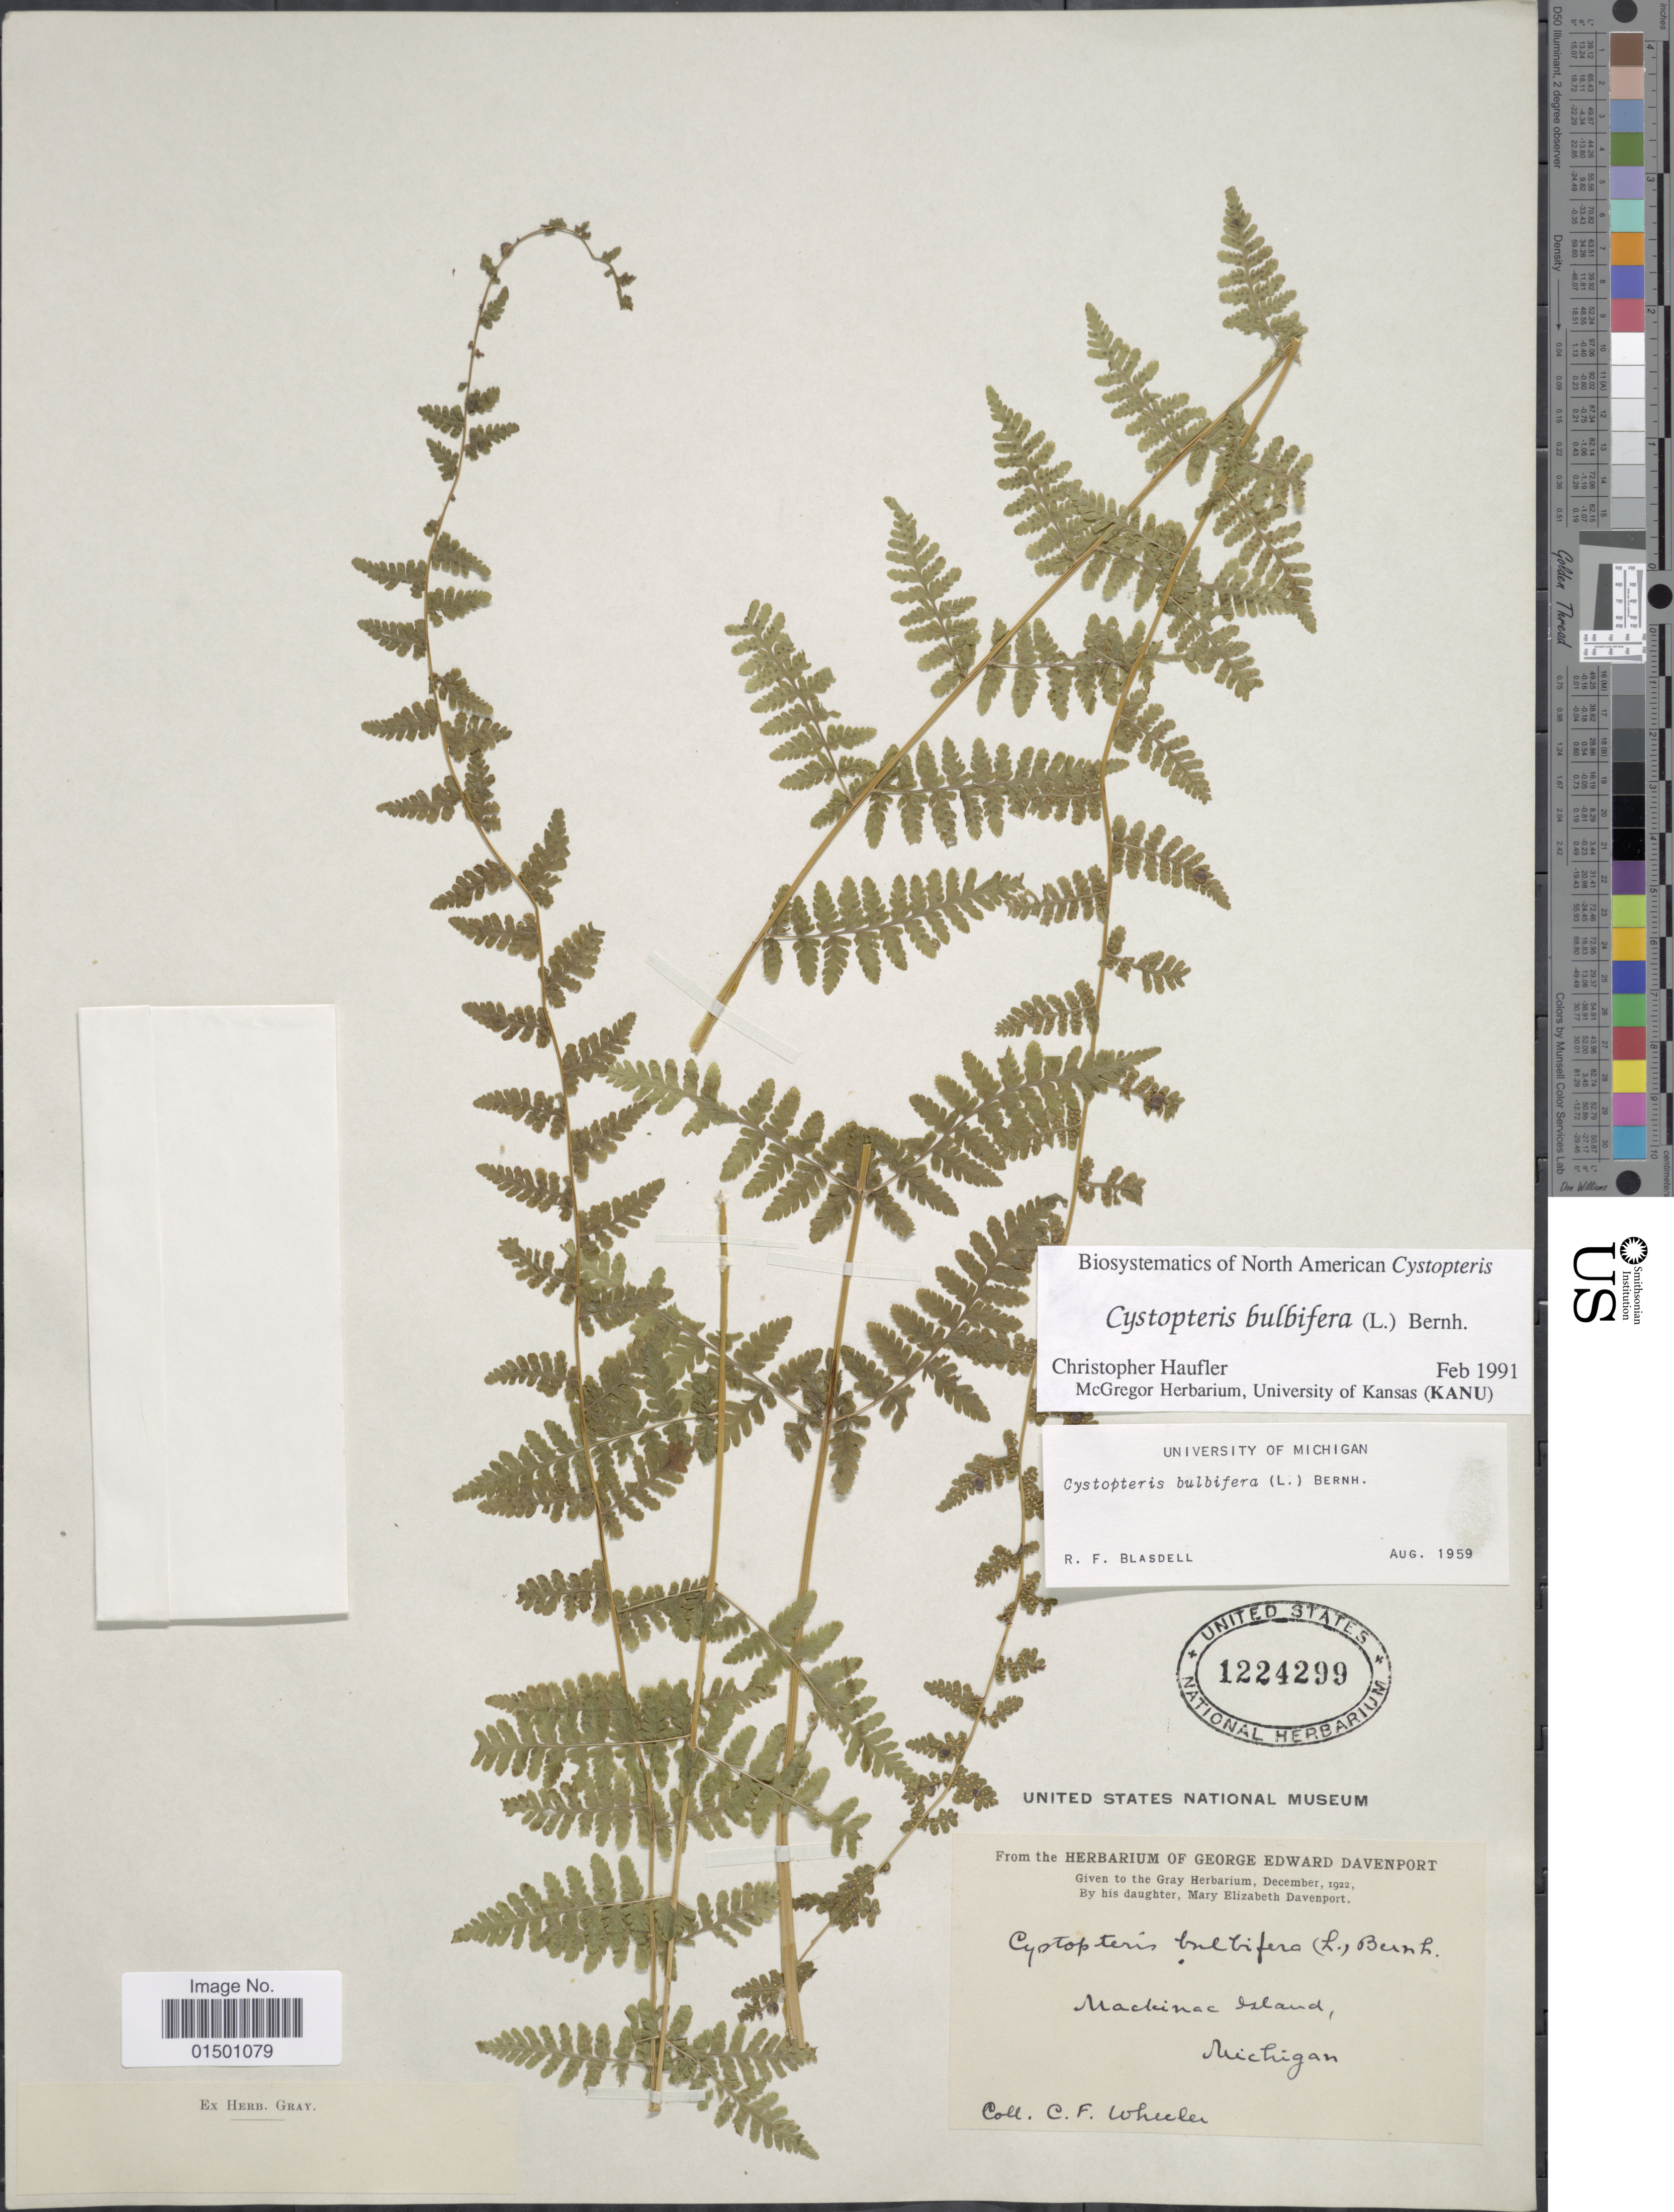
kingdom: Plantae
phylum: Tracheophyta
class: Polypodiopsida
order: Polypodiales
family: Cystopteridaceae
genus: Cystopteris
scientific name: Cystopteris bulbifera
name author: (L.) Bernh.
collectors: C. Wheeler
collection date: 1922-12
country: United States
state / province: Michigan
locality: Mackinac Island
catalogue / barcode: US 1224299